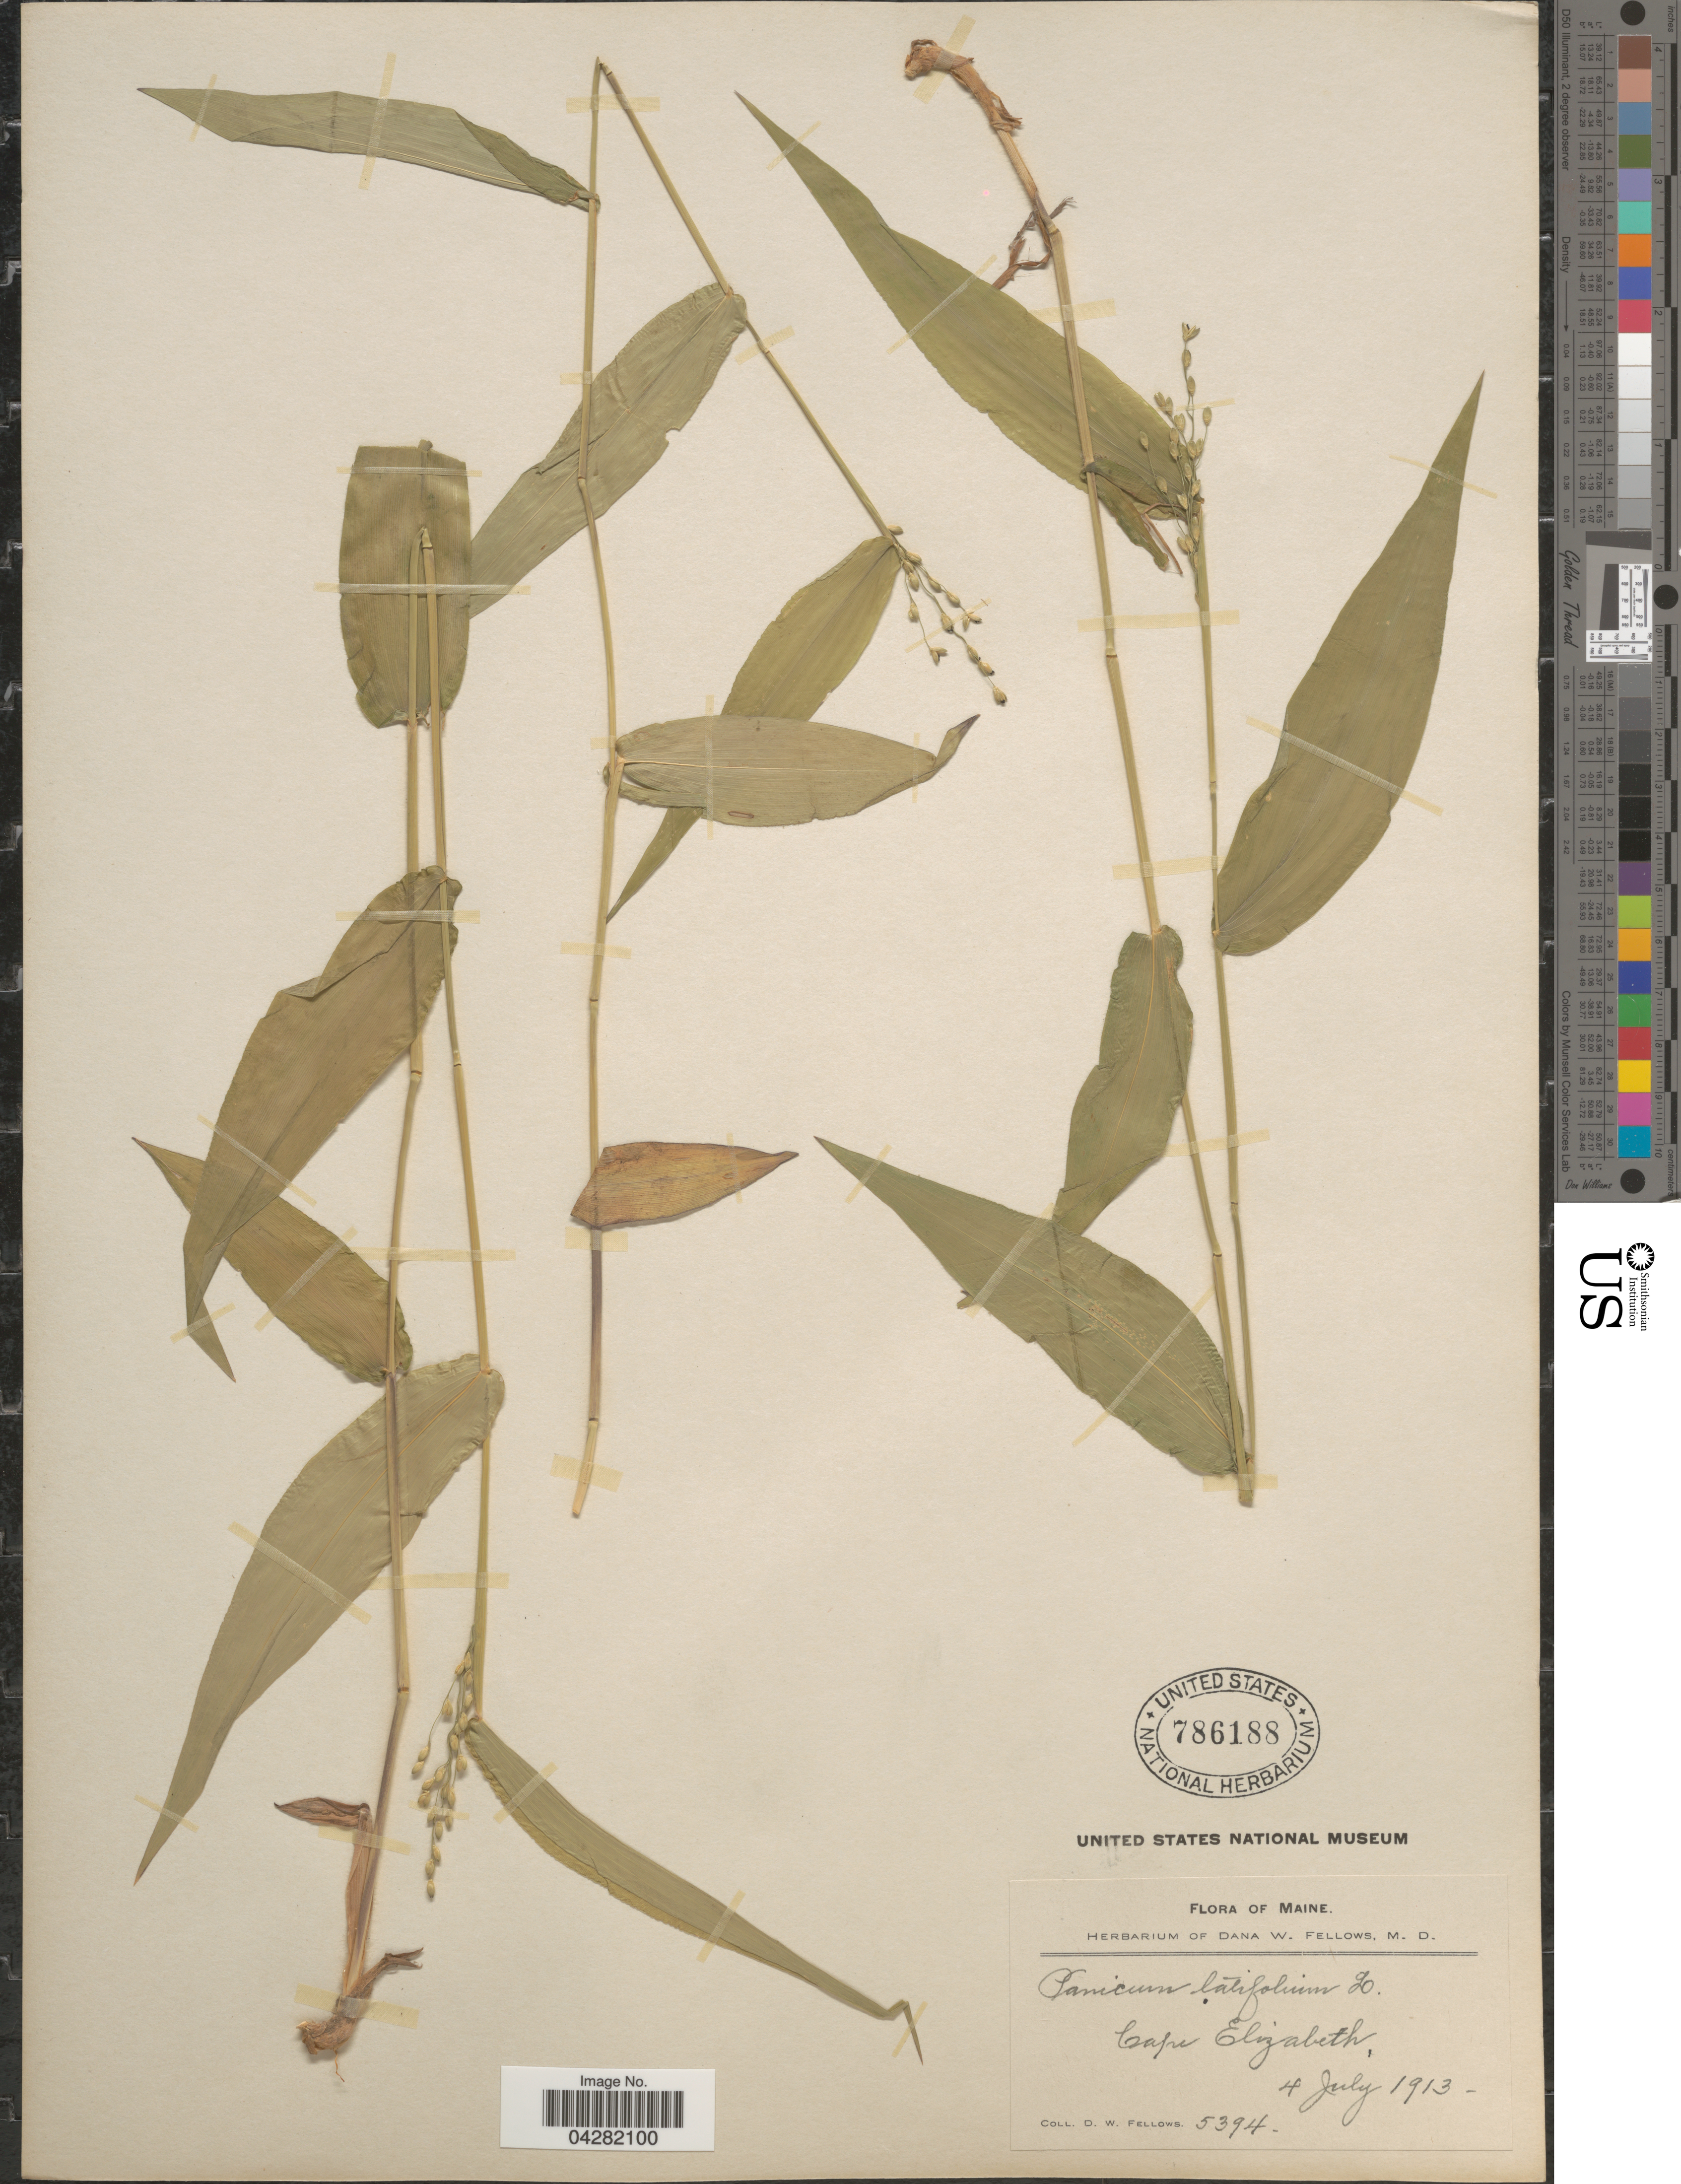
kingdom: Plantae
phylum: Tracheophyta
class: Liliopsida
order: Poales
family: Poaceae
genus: Dichanthelium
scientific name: Dichanthelium latifolium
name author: (L.) Harvill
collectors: D. W. Fellows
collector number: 5394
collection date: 1913-07-04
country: United States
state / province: Maine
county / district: Cumberland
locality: Cape Elizabeth.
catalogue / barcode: US 786188